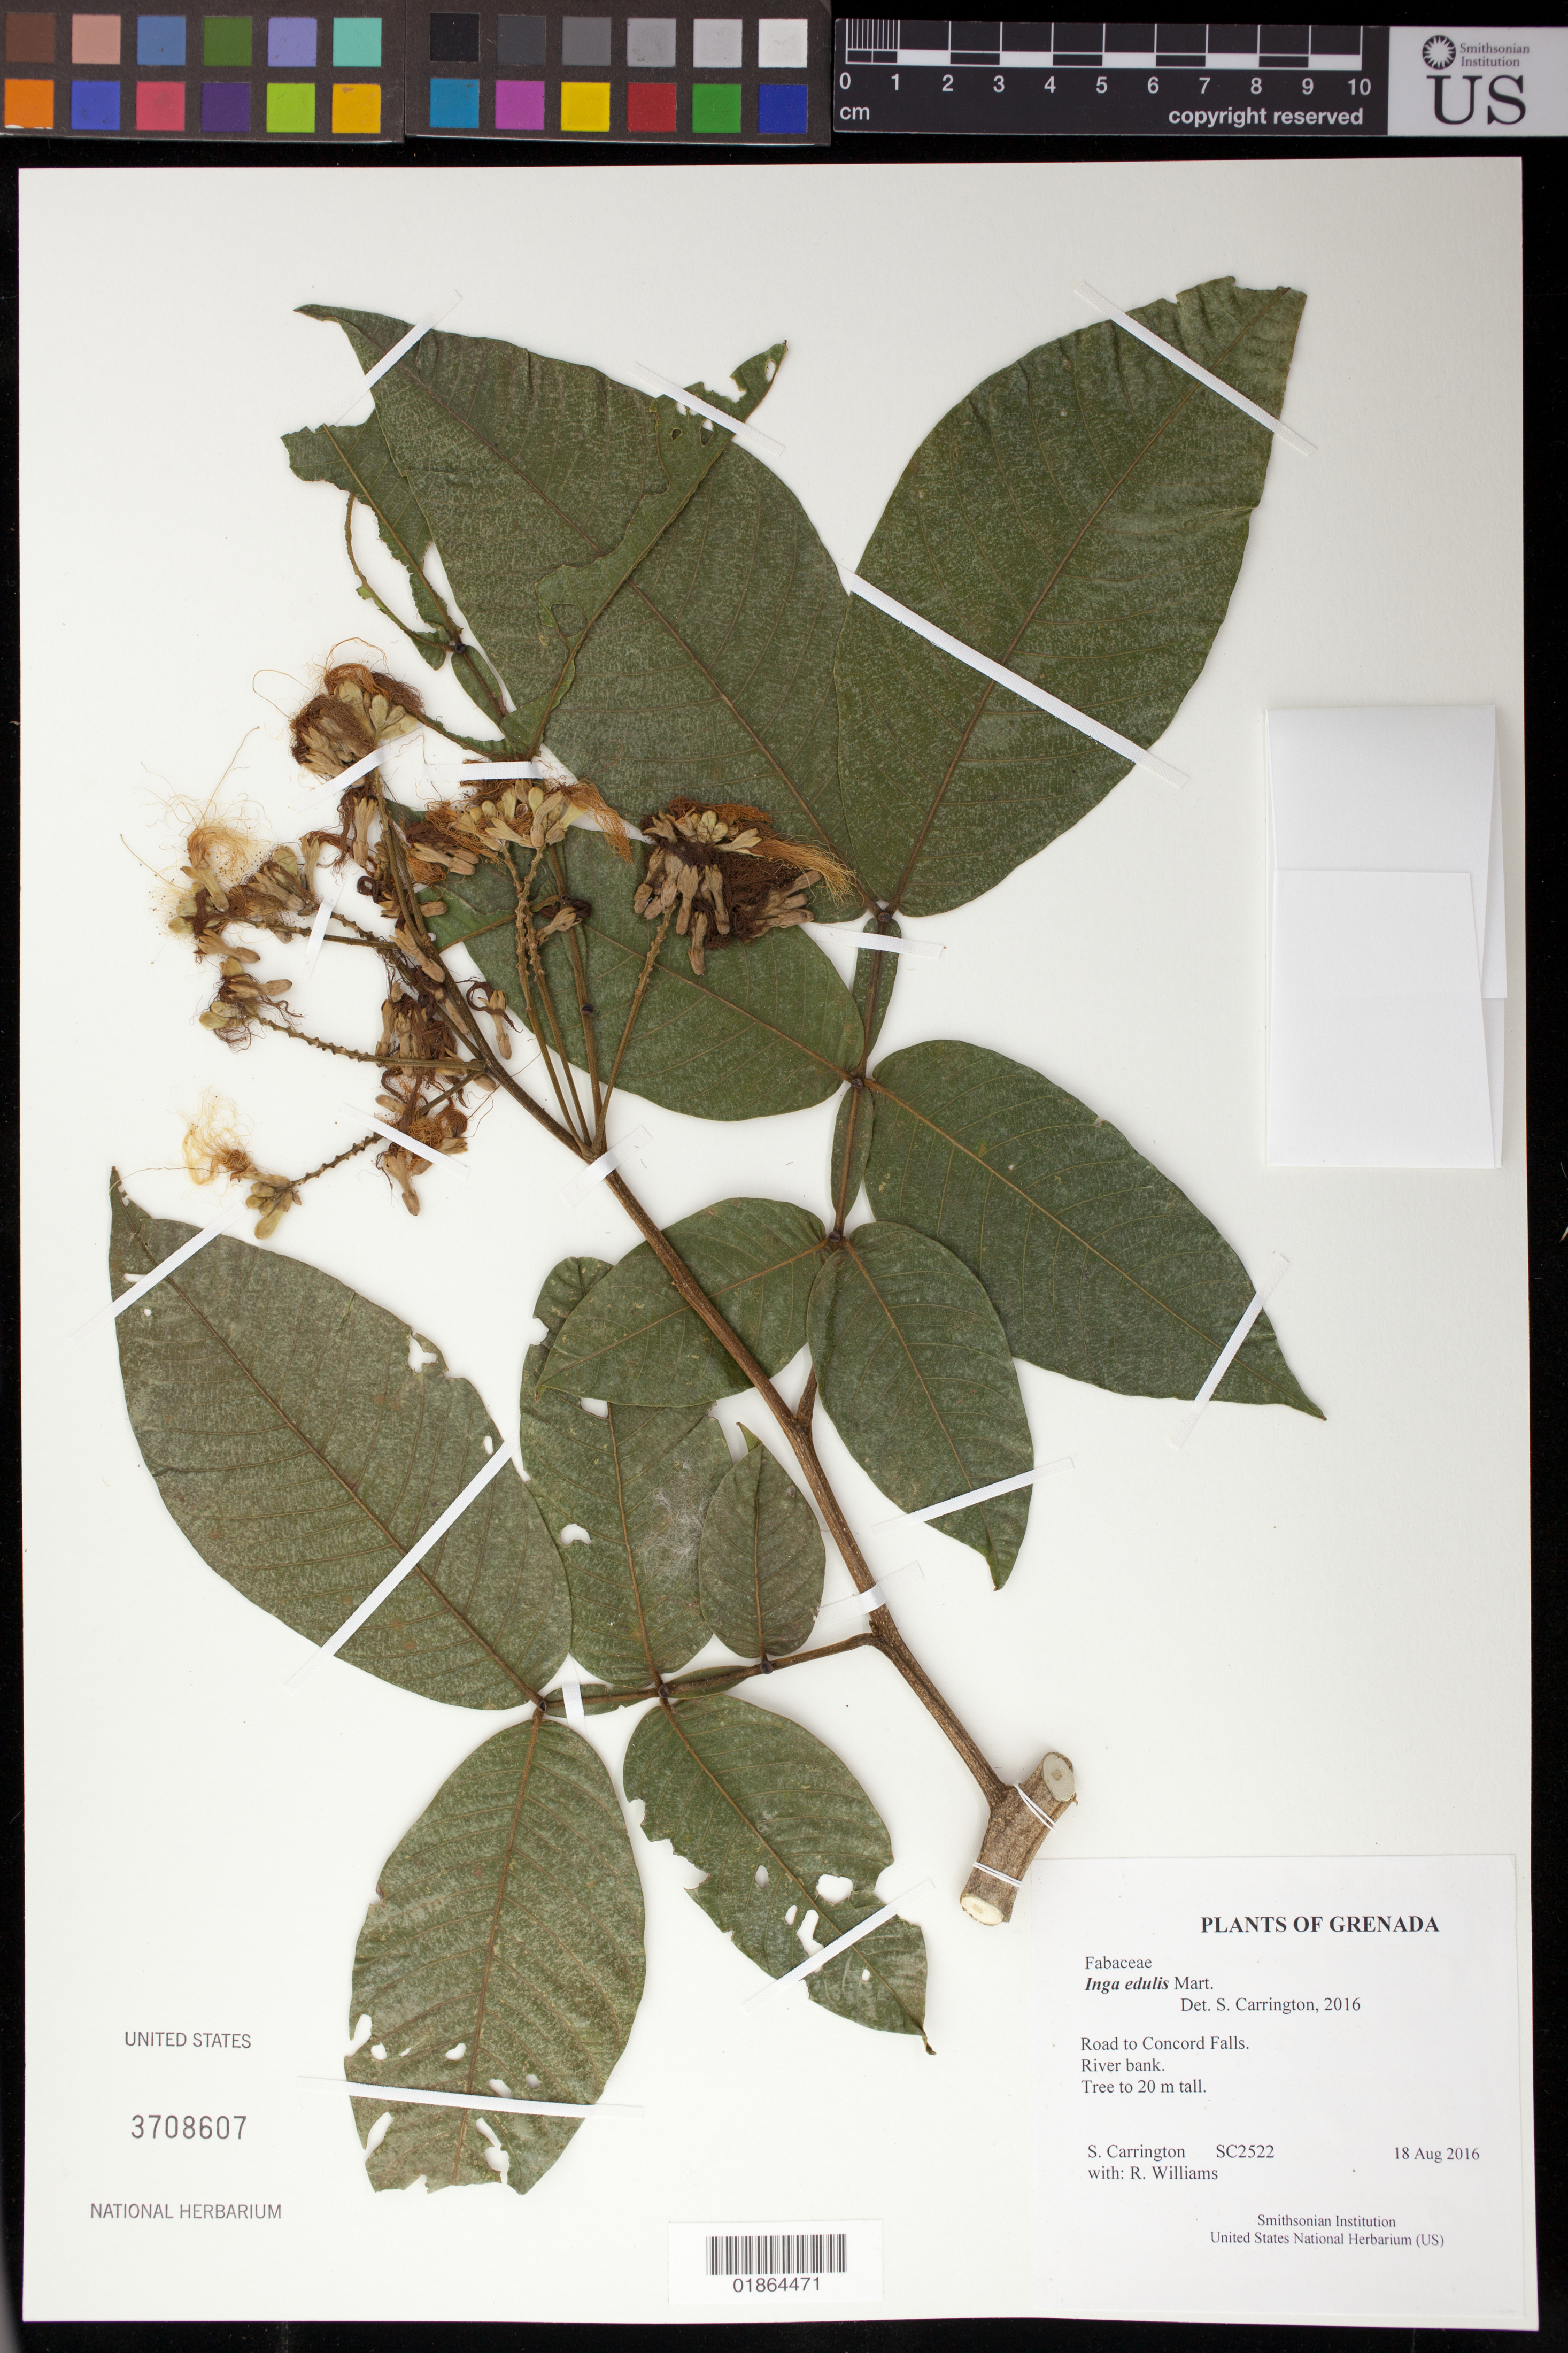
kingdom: Plantae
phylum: Tracheophyta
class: Magnoliopsida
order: Fabales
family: Fabaceae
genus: Inga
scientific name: Inga edulis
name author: Mart.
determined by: Carrington, C. M. S.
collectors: C. M. S. Carrington & R. Williams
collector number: SC2522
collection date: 2016-08-18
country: Grenada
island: Grenada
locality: Road to Concord Falls.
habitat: River bank.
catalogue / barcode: US 3708607